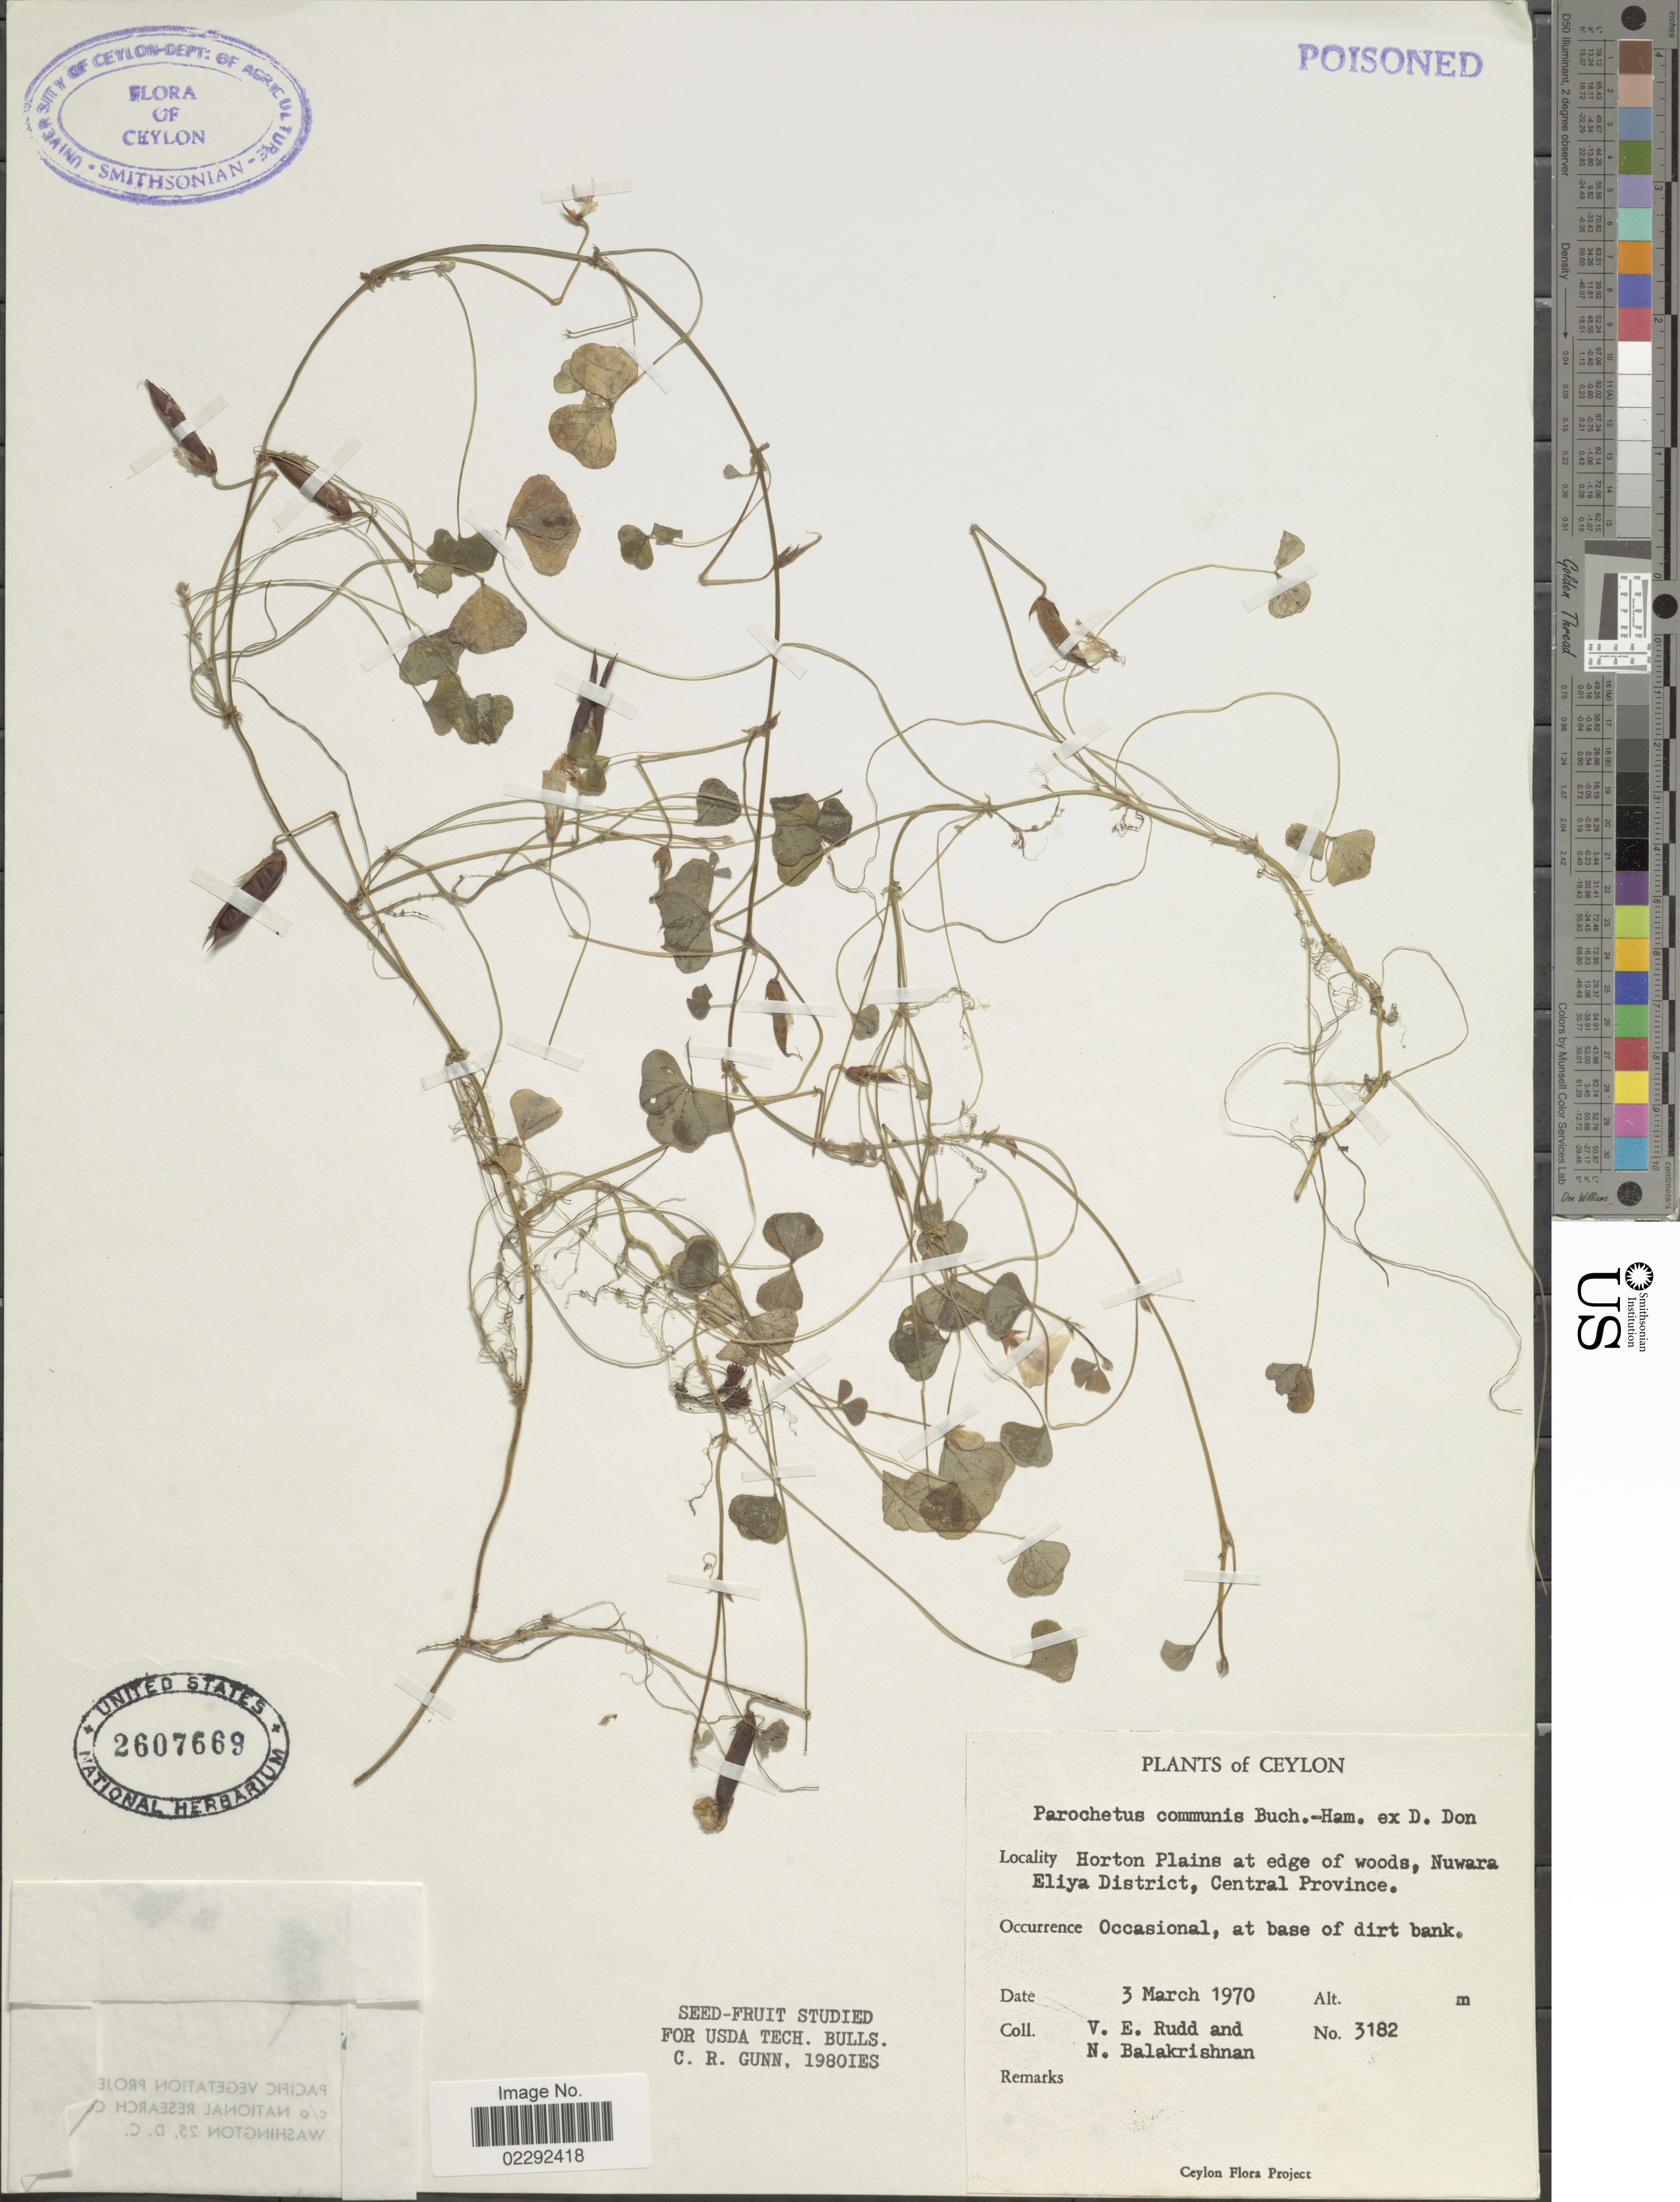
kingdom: Plantae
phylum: Tracheophyta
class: Magnoliopsida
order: Fabales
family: Fabaceae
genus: Parochetus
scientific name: Parochetus communis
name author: Buch.-Ham. ex D. Don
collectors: V. E. Rudd & N. Balakrishnan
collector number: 3182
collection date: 1970-03-03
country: Sri Lanka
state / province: Central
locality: Ceylon. Horton Plains, Nuwara Eliya District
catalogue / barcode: US 2607669